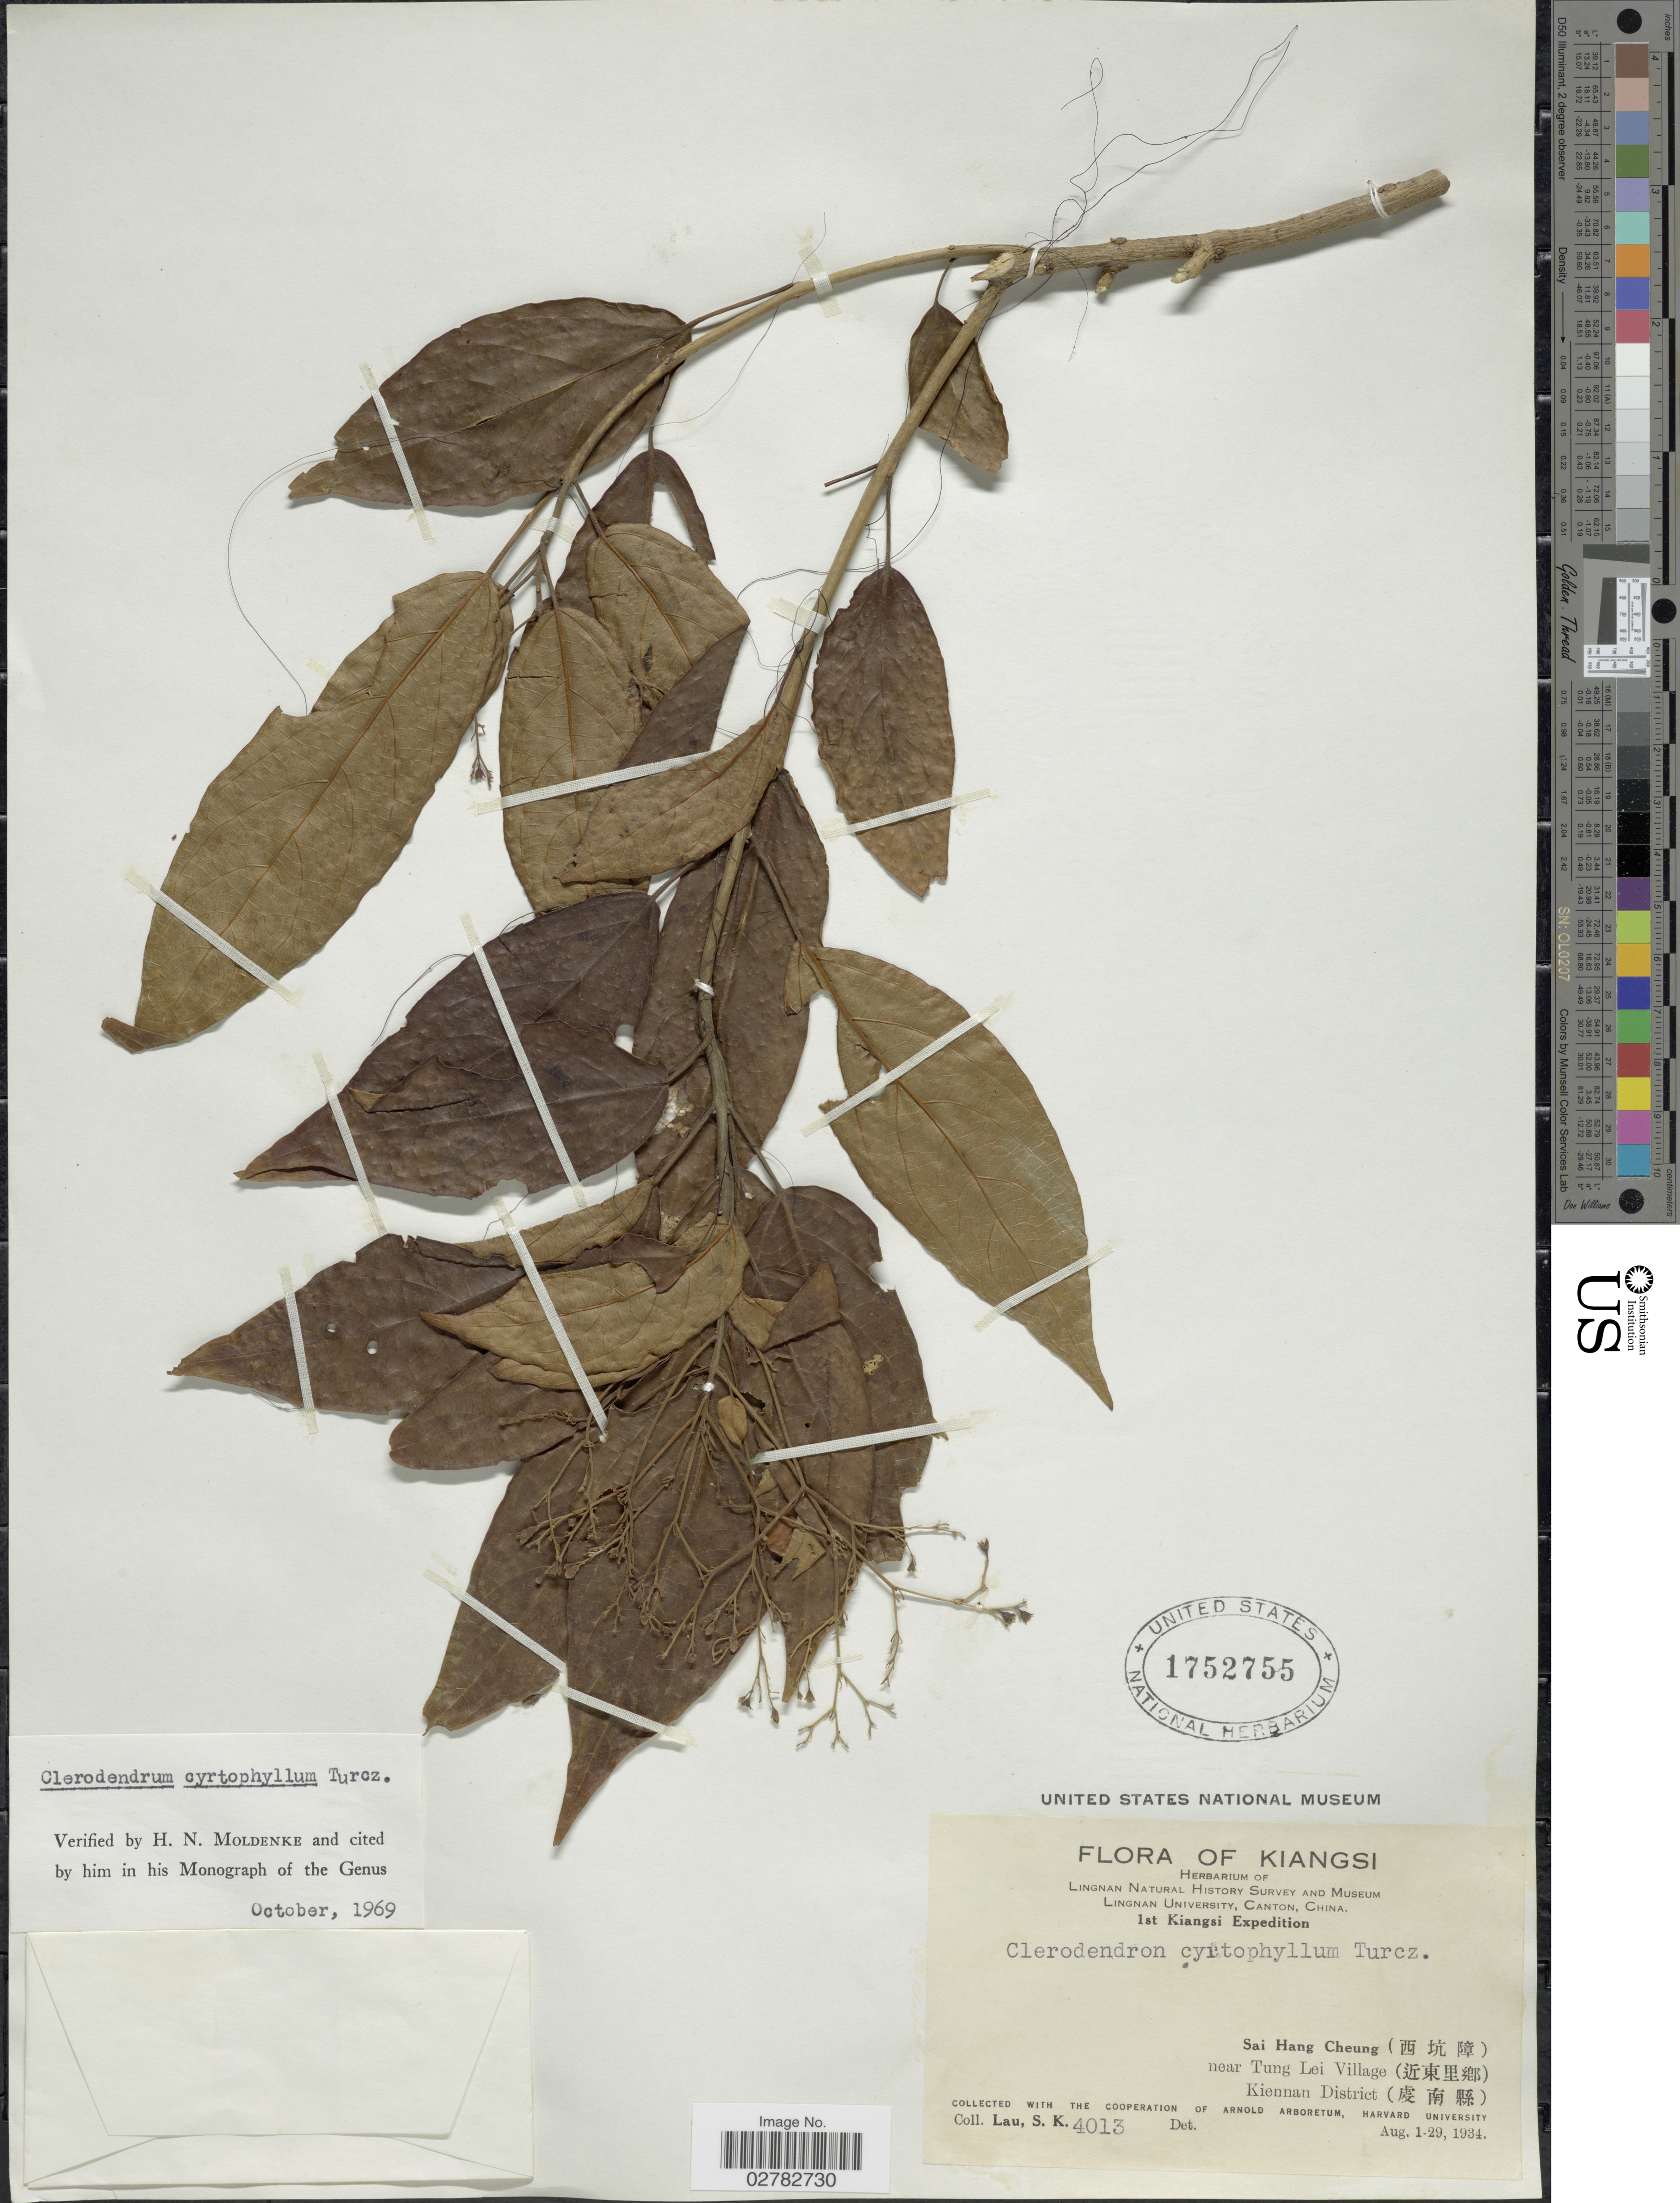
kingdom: Plantae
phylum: Tracheophyta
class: Magnoliopsida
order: Lamiales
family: Lamiaceae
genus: Clerodendrum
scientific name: Clerodendrum cyrtophyllum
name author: Turcz.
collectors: S. K. Lau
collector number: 4013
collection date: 1934-08-01/1934-08-29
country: China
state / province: Jiangxi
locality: Kiangsi. Sai Hang Cheung (X), near Tung Lei Village (X), Kiennan District (X).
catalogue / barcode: US 1752755